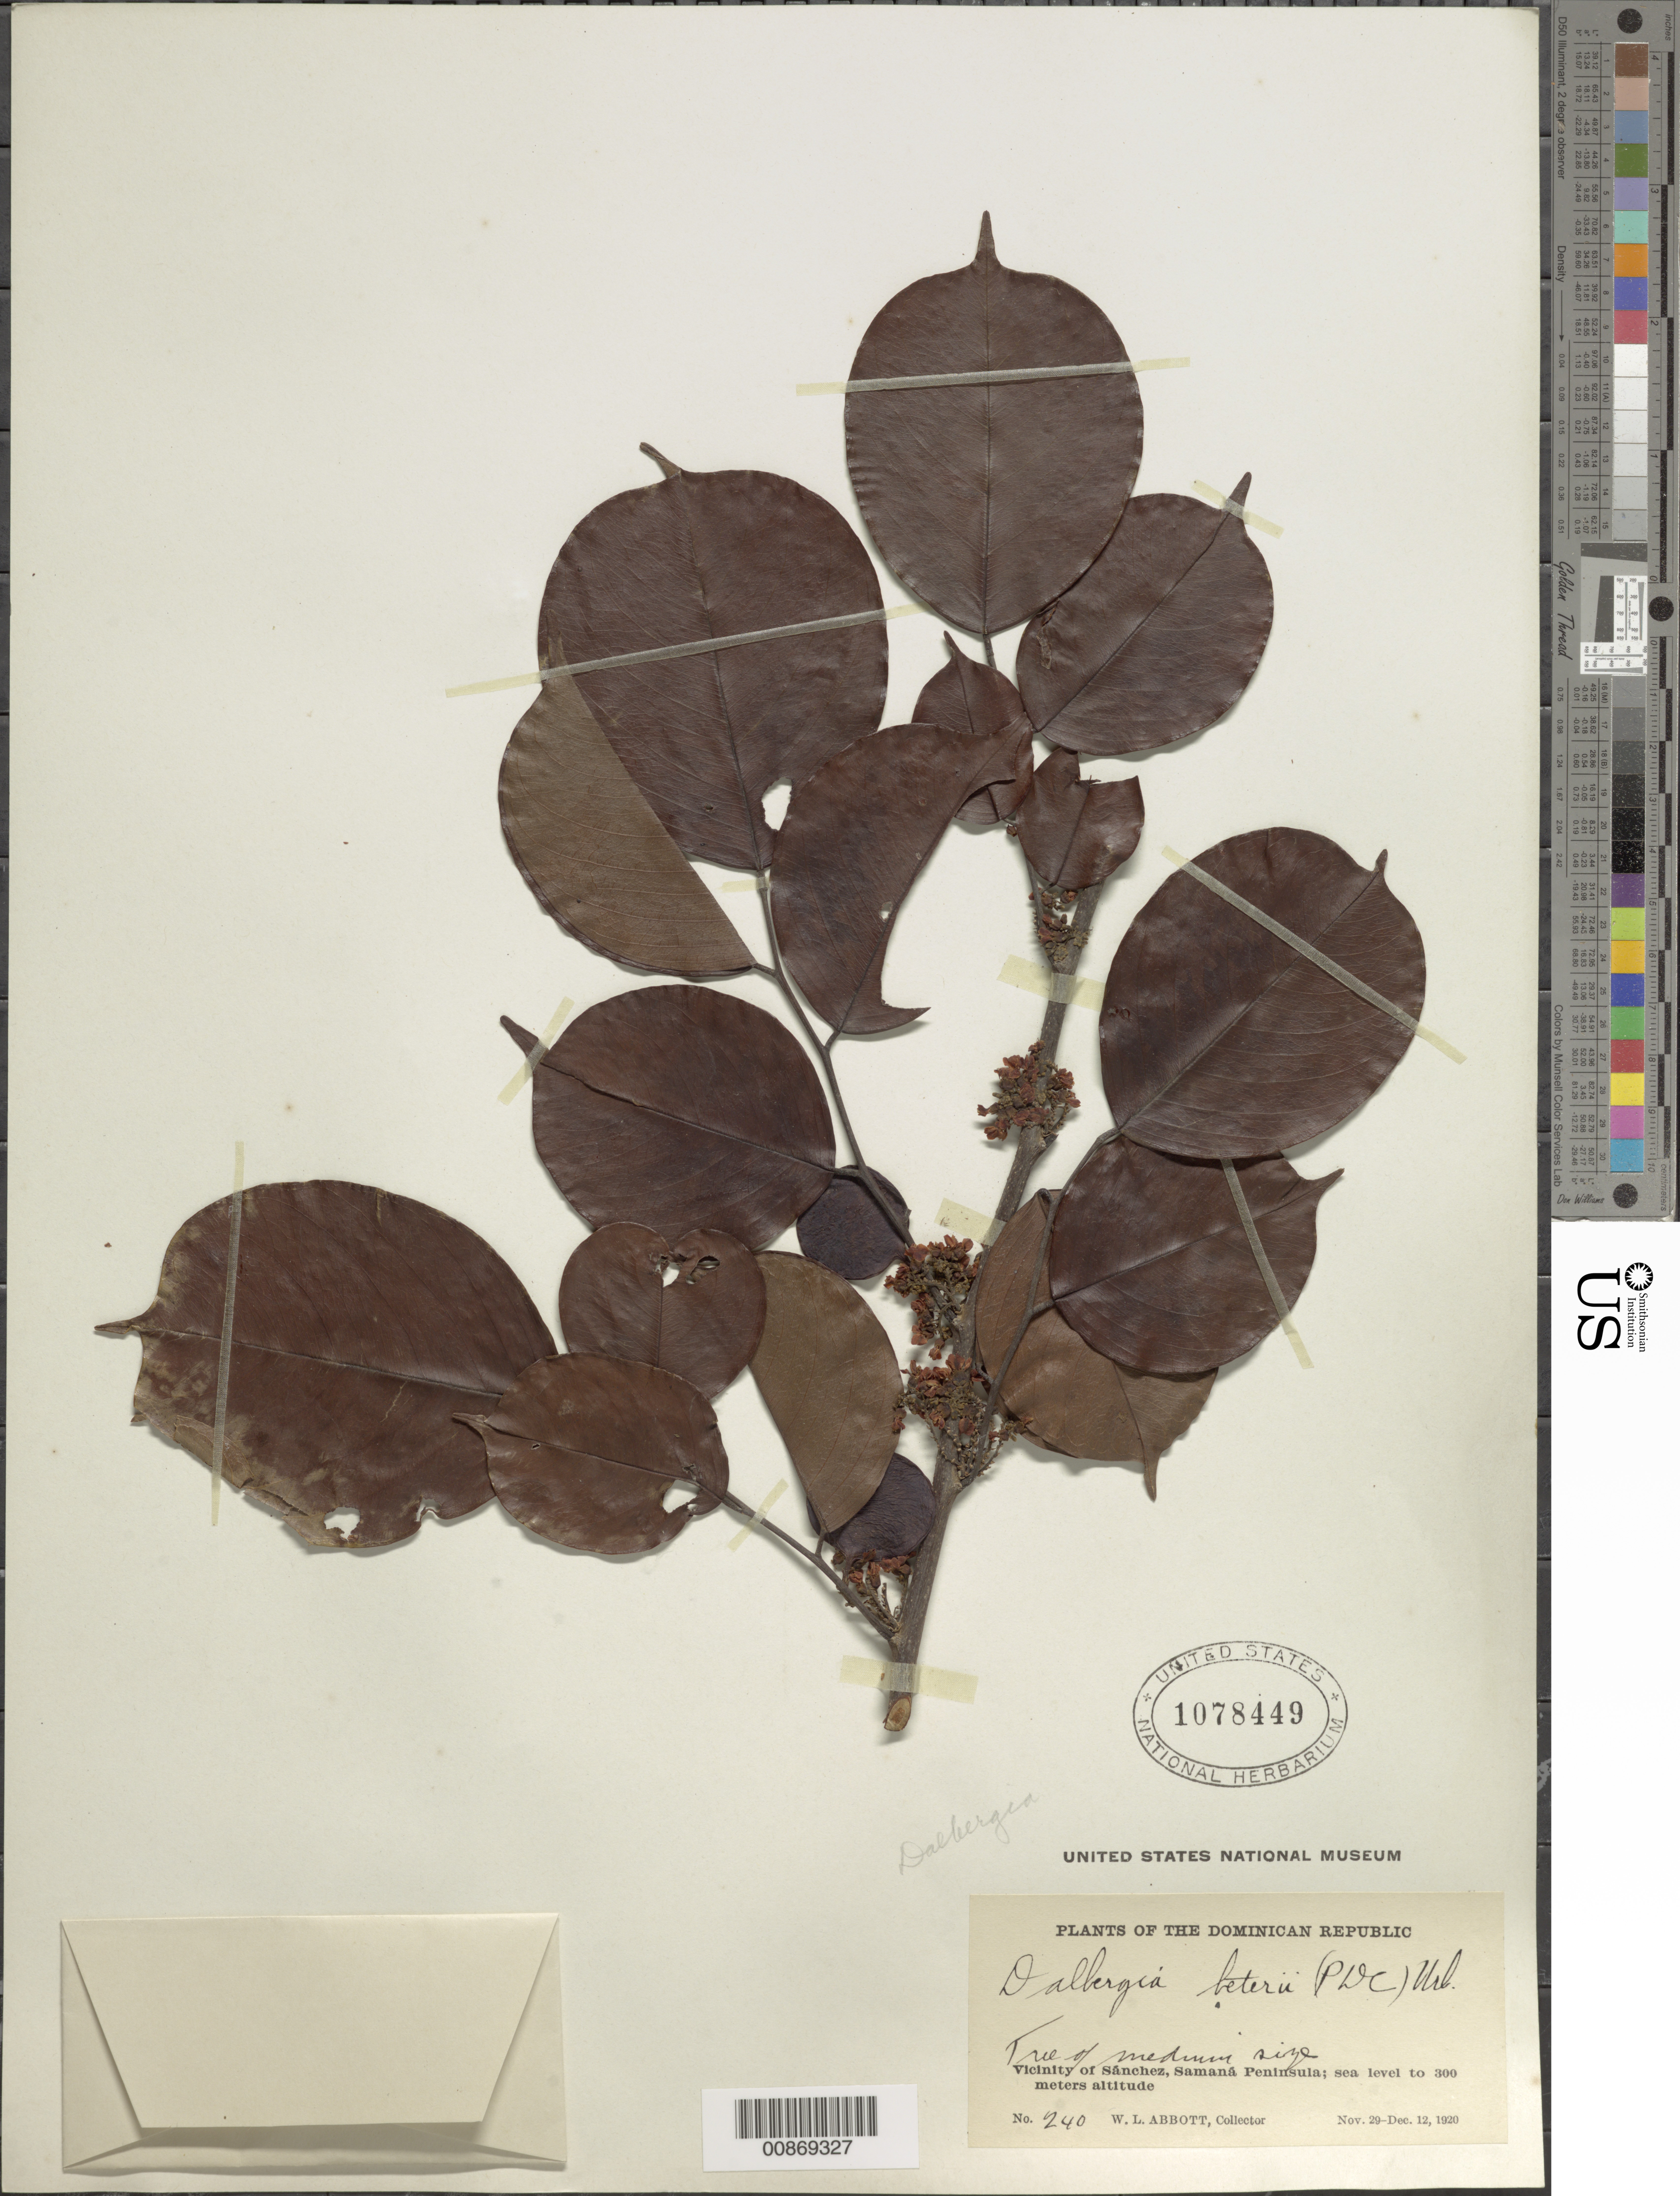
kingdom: Plantae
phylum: Tracheophyta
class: Magnoliopsida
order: Fabales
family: Fabaceae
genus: Dalbergia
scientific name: Dalbergia berteroi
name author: (DC.) Urb.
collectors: W. L. Abbott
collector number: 240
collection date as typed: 29 Nov 1920 to 12 Dec 1920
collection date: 1920-11-29/1920-12-12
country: Dominican Republic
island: Hispaniola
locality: Vicinity of Sánchez, Samaná Peninsula.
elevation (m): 0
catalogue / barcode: US 1078449